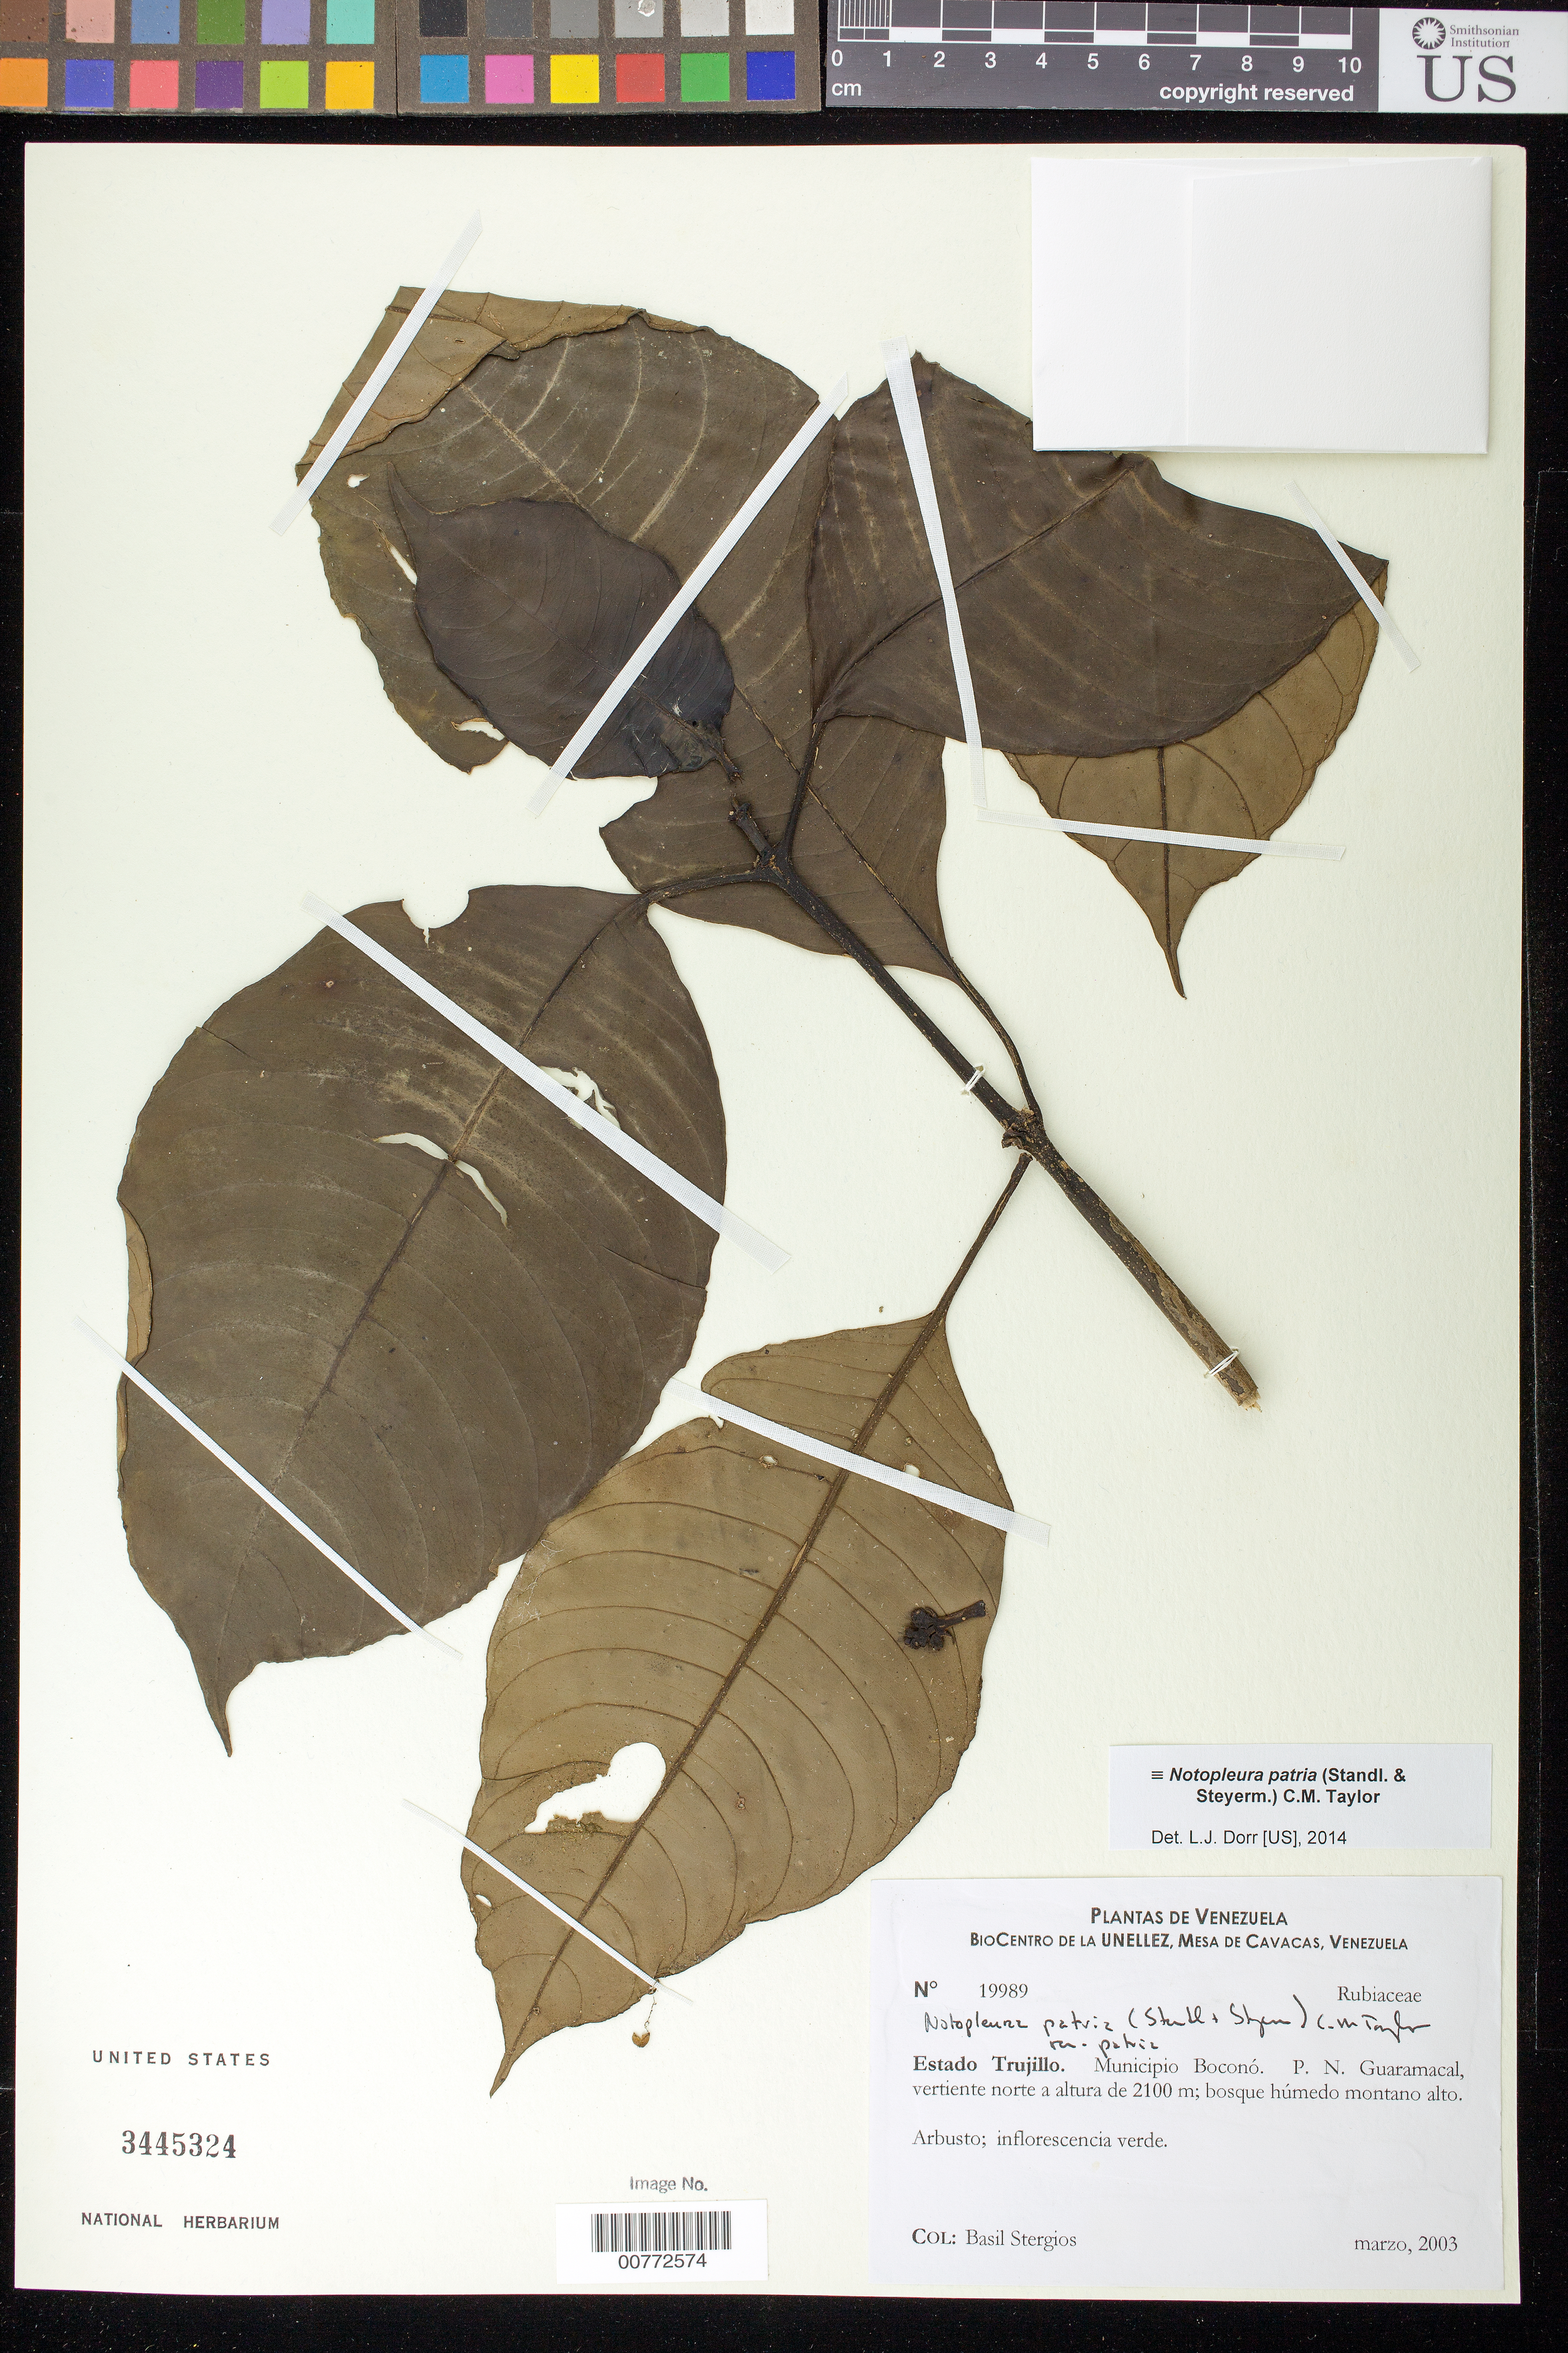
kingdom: Plantae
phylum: Tracheophyta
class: Magnoliopsida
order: Gentianales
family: Rubiaceae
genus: Notopleura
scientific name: Notopleura patria var. patria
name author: (Standl. & Steyerm.) C.M. Taylor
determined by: Dorr, L. J., (BOT), Smithsonian Institution - National Museum of Natural History (UNITED STATES)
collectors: B. G. Stergios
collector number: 19989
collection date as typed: Mar 2003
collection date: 2003-03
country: Venezuela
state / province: Trujillo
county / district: Boconó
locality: Parque Nacional Guaramacal, vertiente N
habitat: Bosque húmedo montano alto.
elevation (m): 2100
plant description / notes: MO, PORT, US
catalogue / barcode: US 3445324